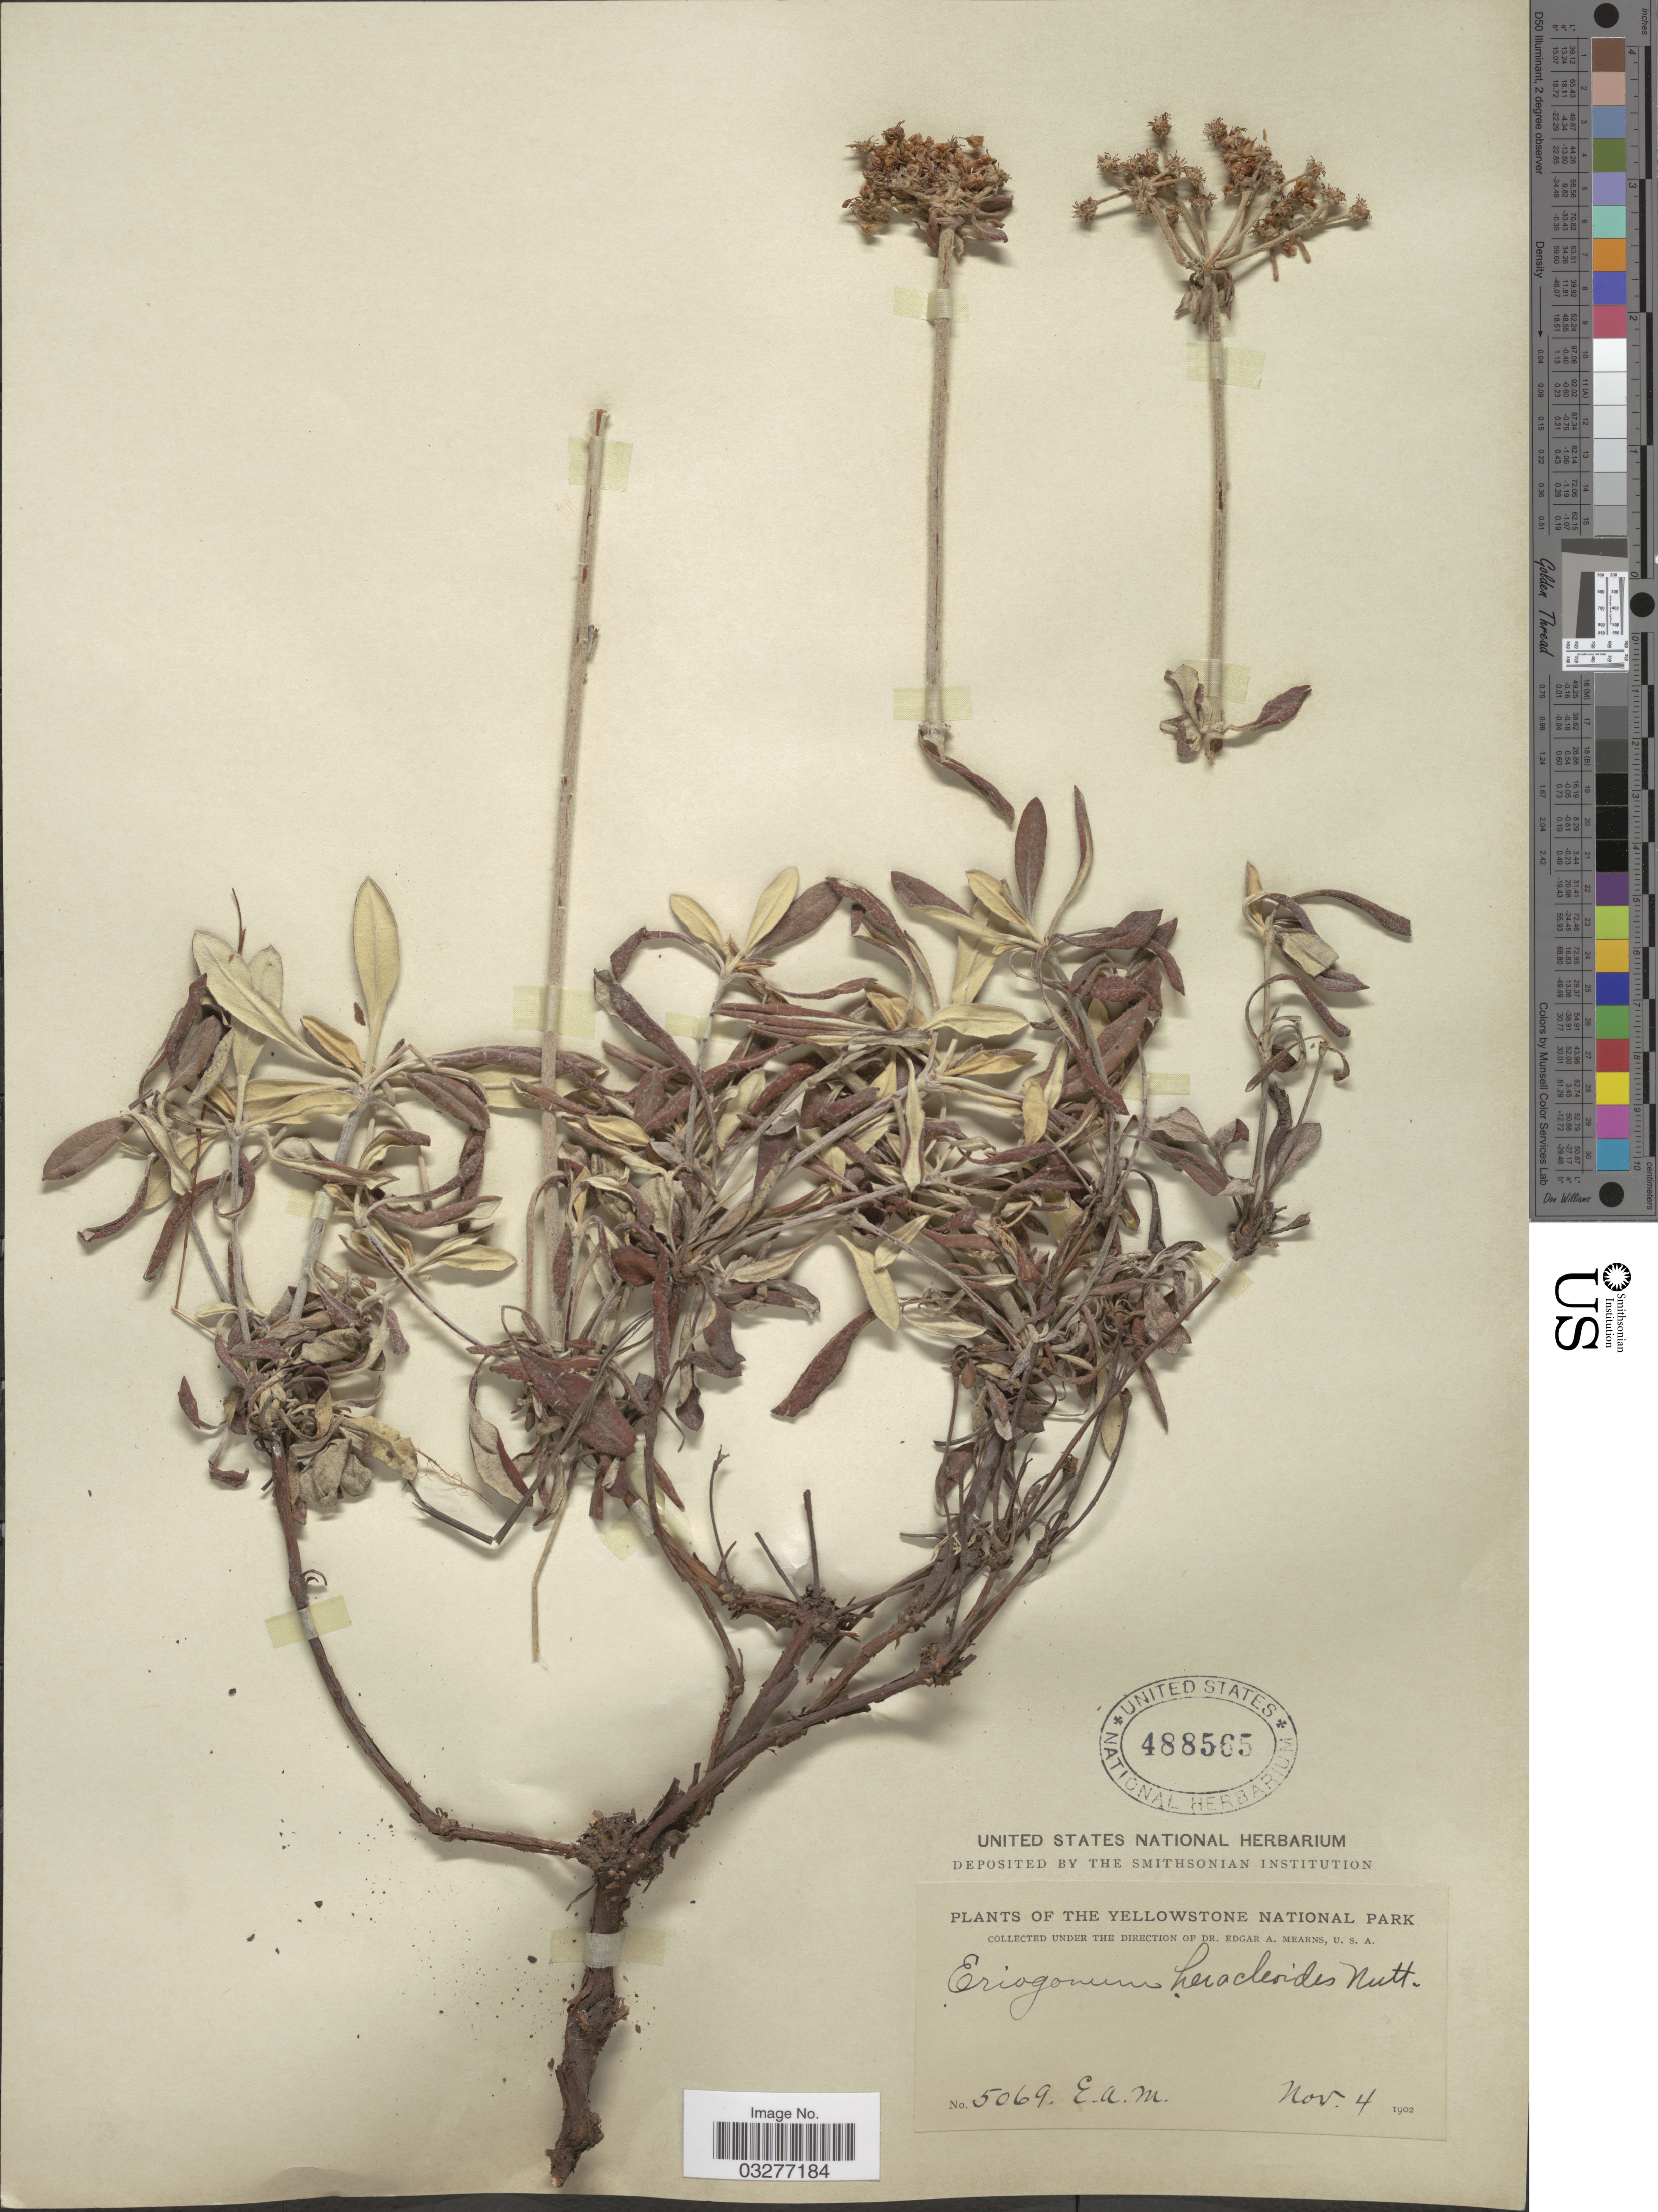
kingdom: Plantae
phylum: Tracheophyta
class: Magnoliopsida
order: Caryophyllales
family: Polygonaceae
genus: Eriogonum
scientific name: Eriogonum heracleoides var. heracleoides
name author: Nutt.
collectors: E. A. Mearns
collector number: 5069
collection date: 1902-11-04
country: United States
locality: The Yellowstone National Park.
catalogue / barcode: US 488565